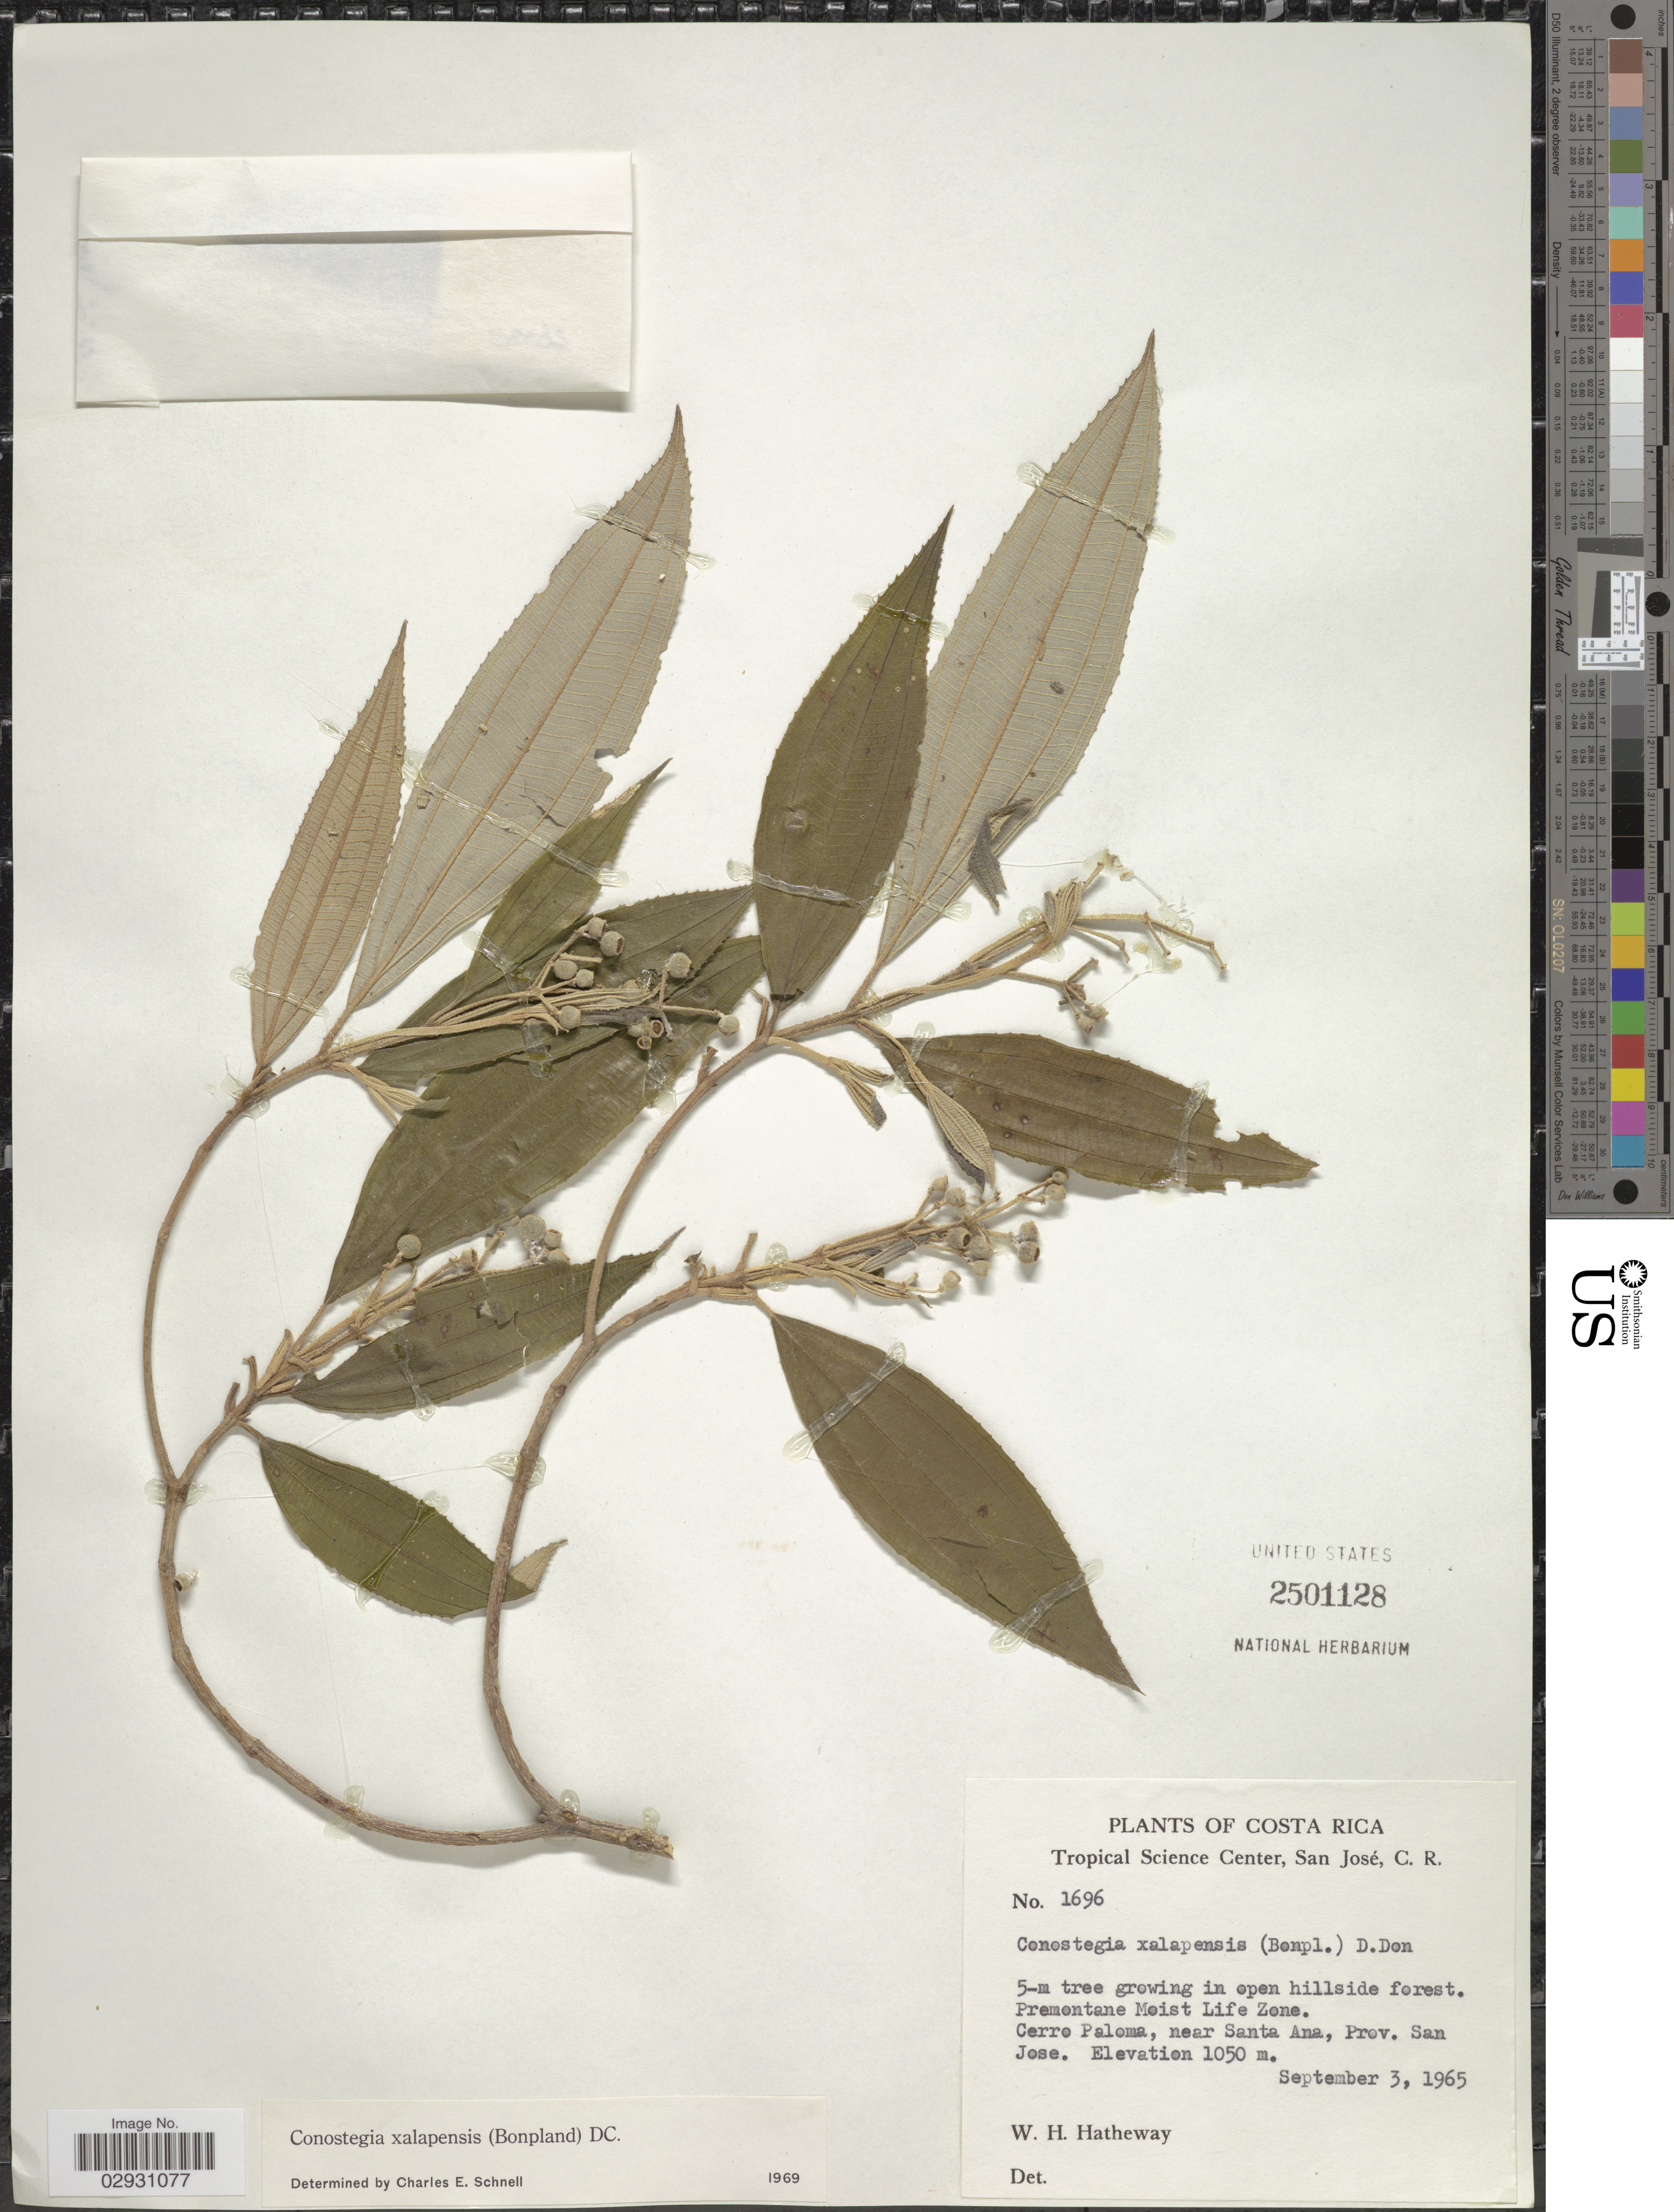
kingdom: Plantae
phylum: Tracheophyta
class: Magnoliopsida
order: Myrtales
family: Melastomataceae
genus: Conostegia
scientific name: Conostegia quadrangularis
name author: Schltdl. ex Steud.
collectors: W. H. Hatheway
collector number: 1696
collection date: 1965-09-03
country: Costa Rica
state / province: San José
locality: Premontane Moist Life Zone. Cerro Paloma, near Santa Ana.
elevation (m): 1050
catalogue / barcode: US 2501128